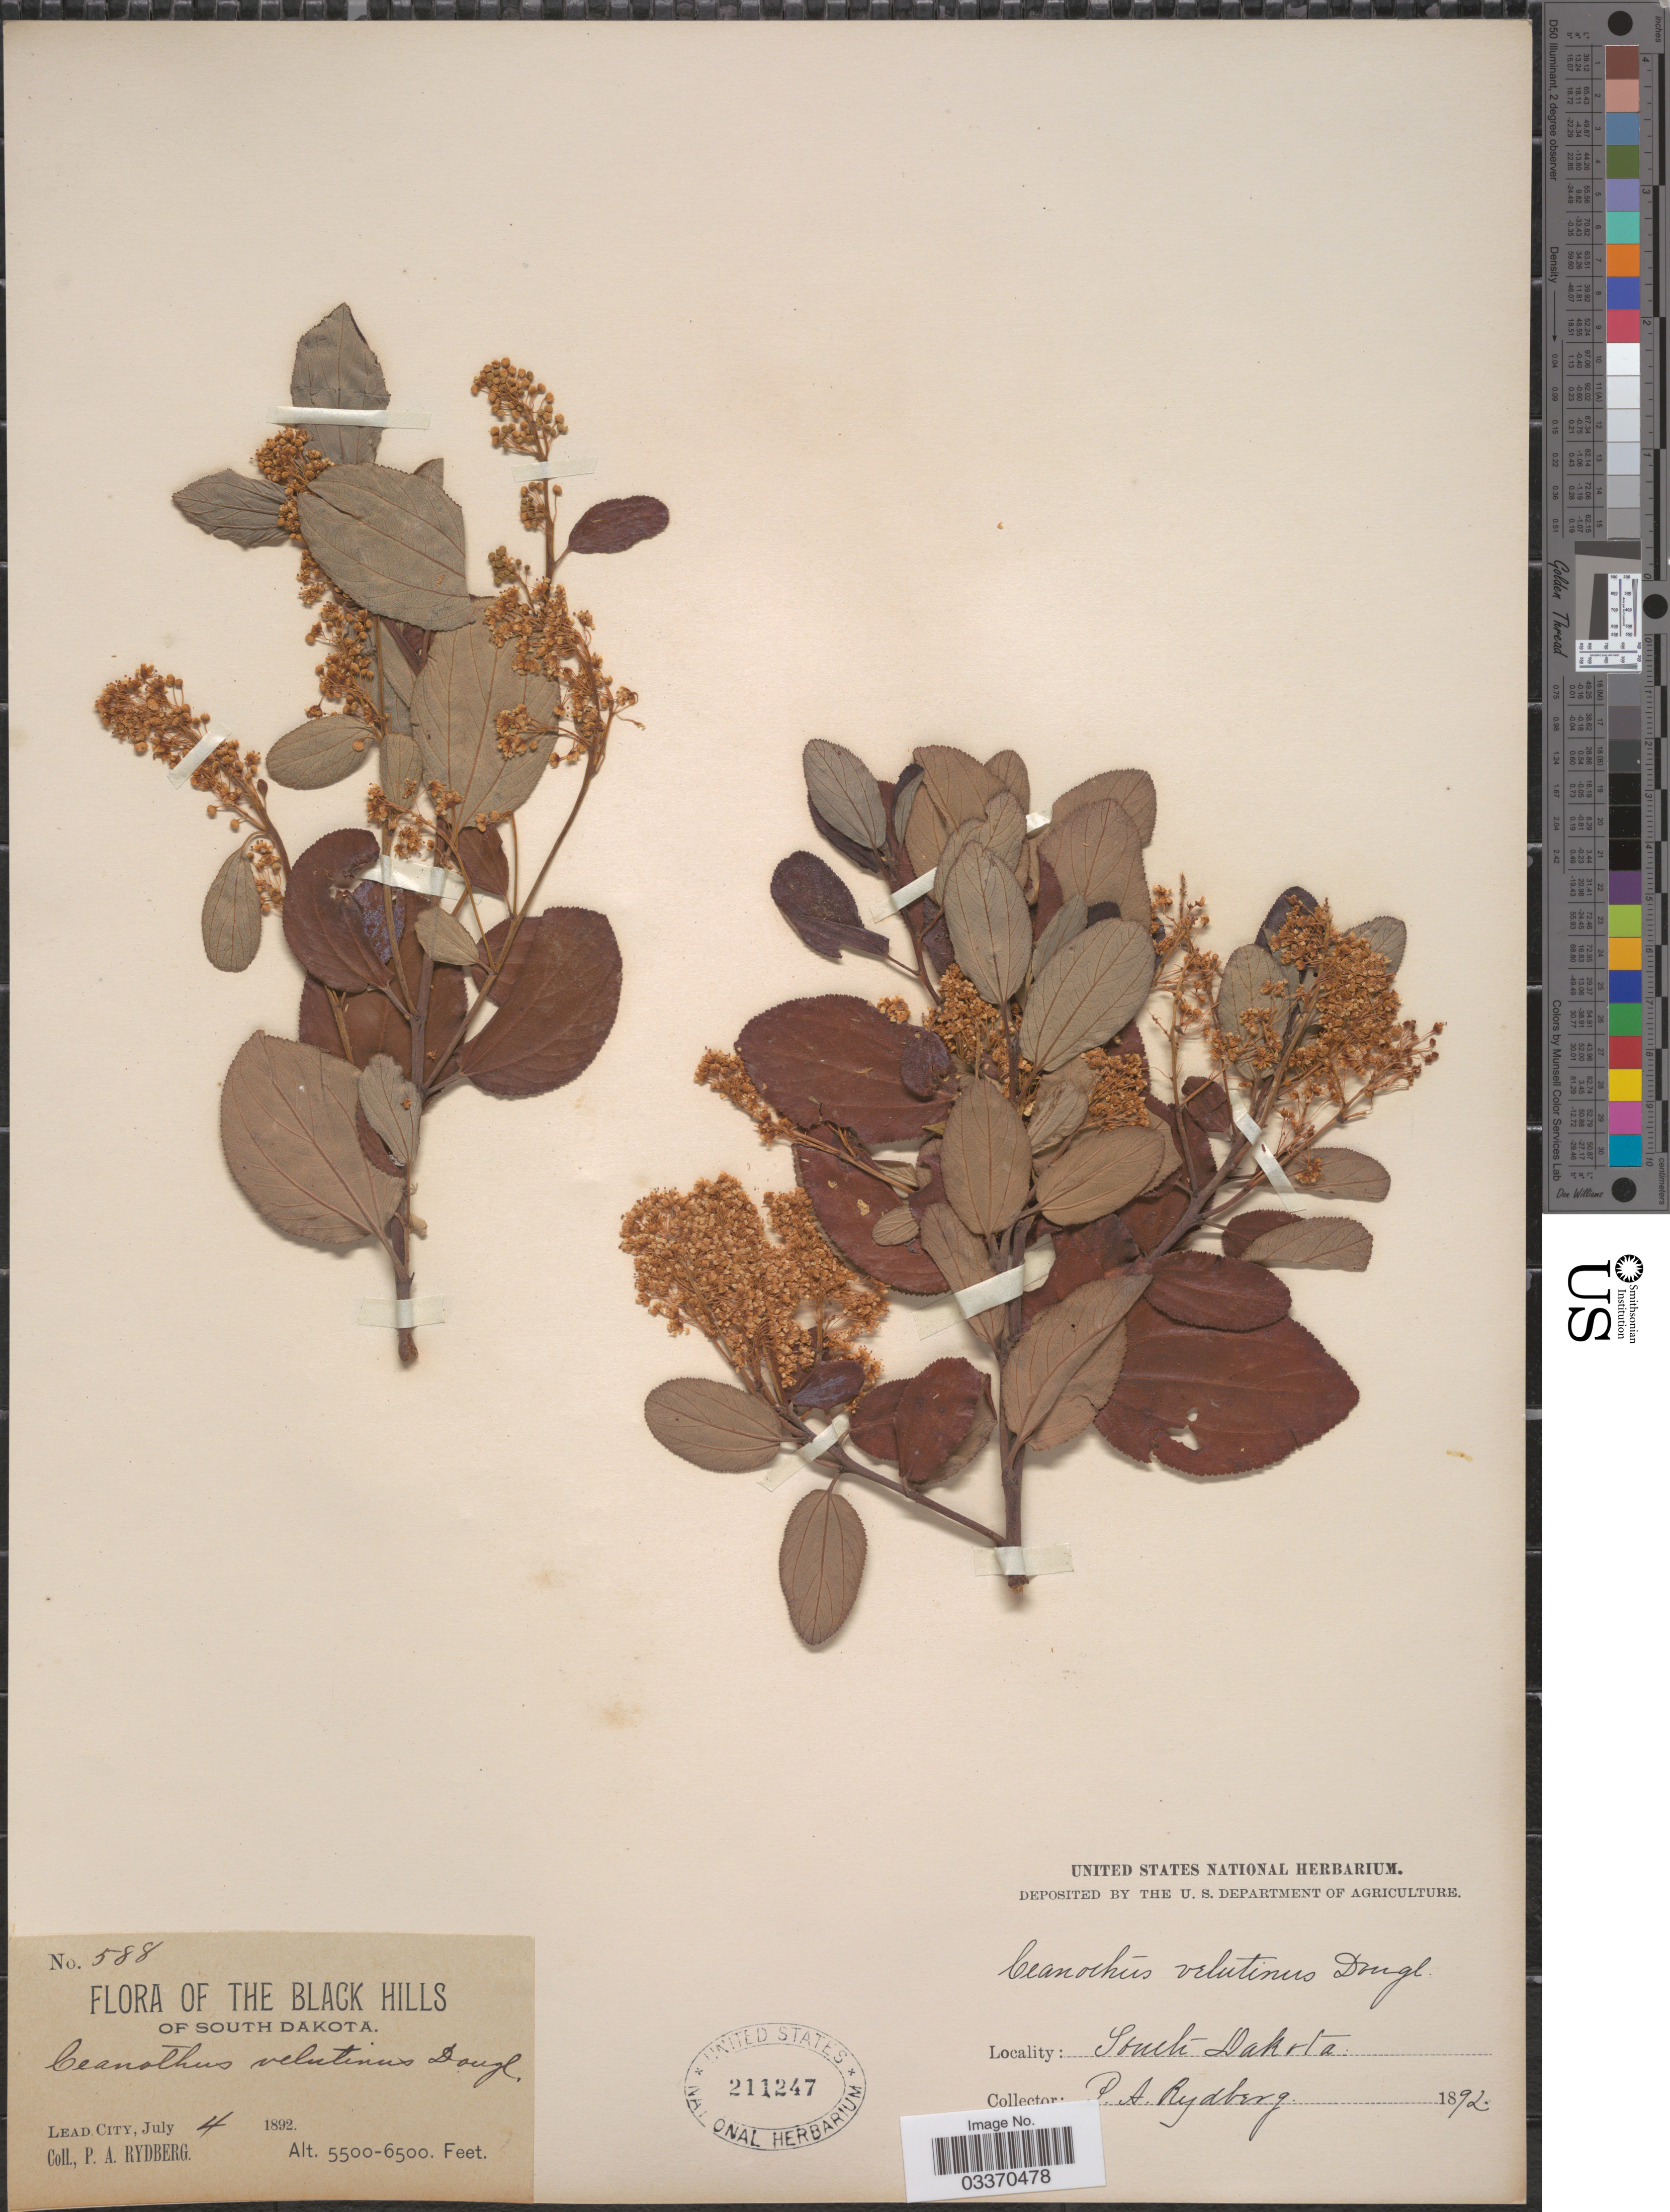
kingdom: Plantae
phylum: Tracheophyta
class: Magnoliopsida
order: Rosales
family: Rhamnaceae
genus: Ceanothus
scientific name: Ceanothus velutinus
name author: Douglas ex Hook.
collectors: P. A. Rydberg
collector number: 588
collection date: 1892-07-04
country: United States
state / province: South Dakota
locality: The Black Hills. Lead City.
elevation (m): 1676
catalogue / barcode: US 211247